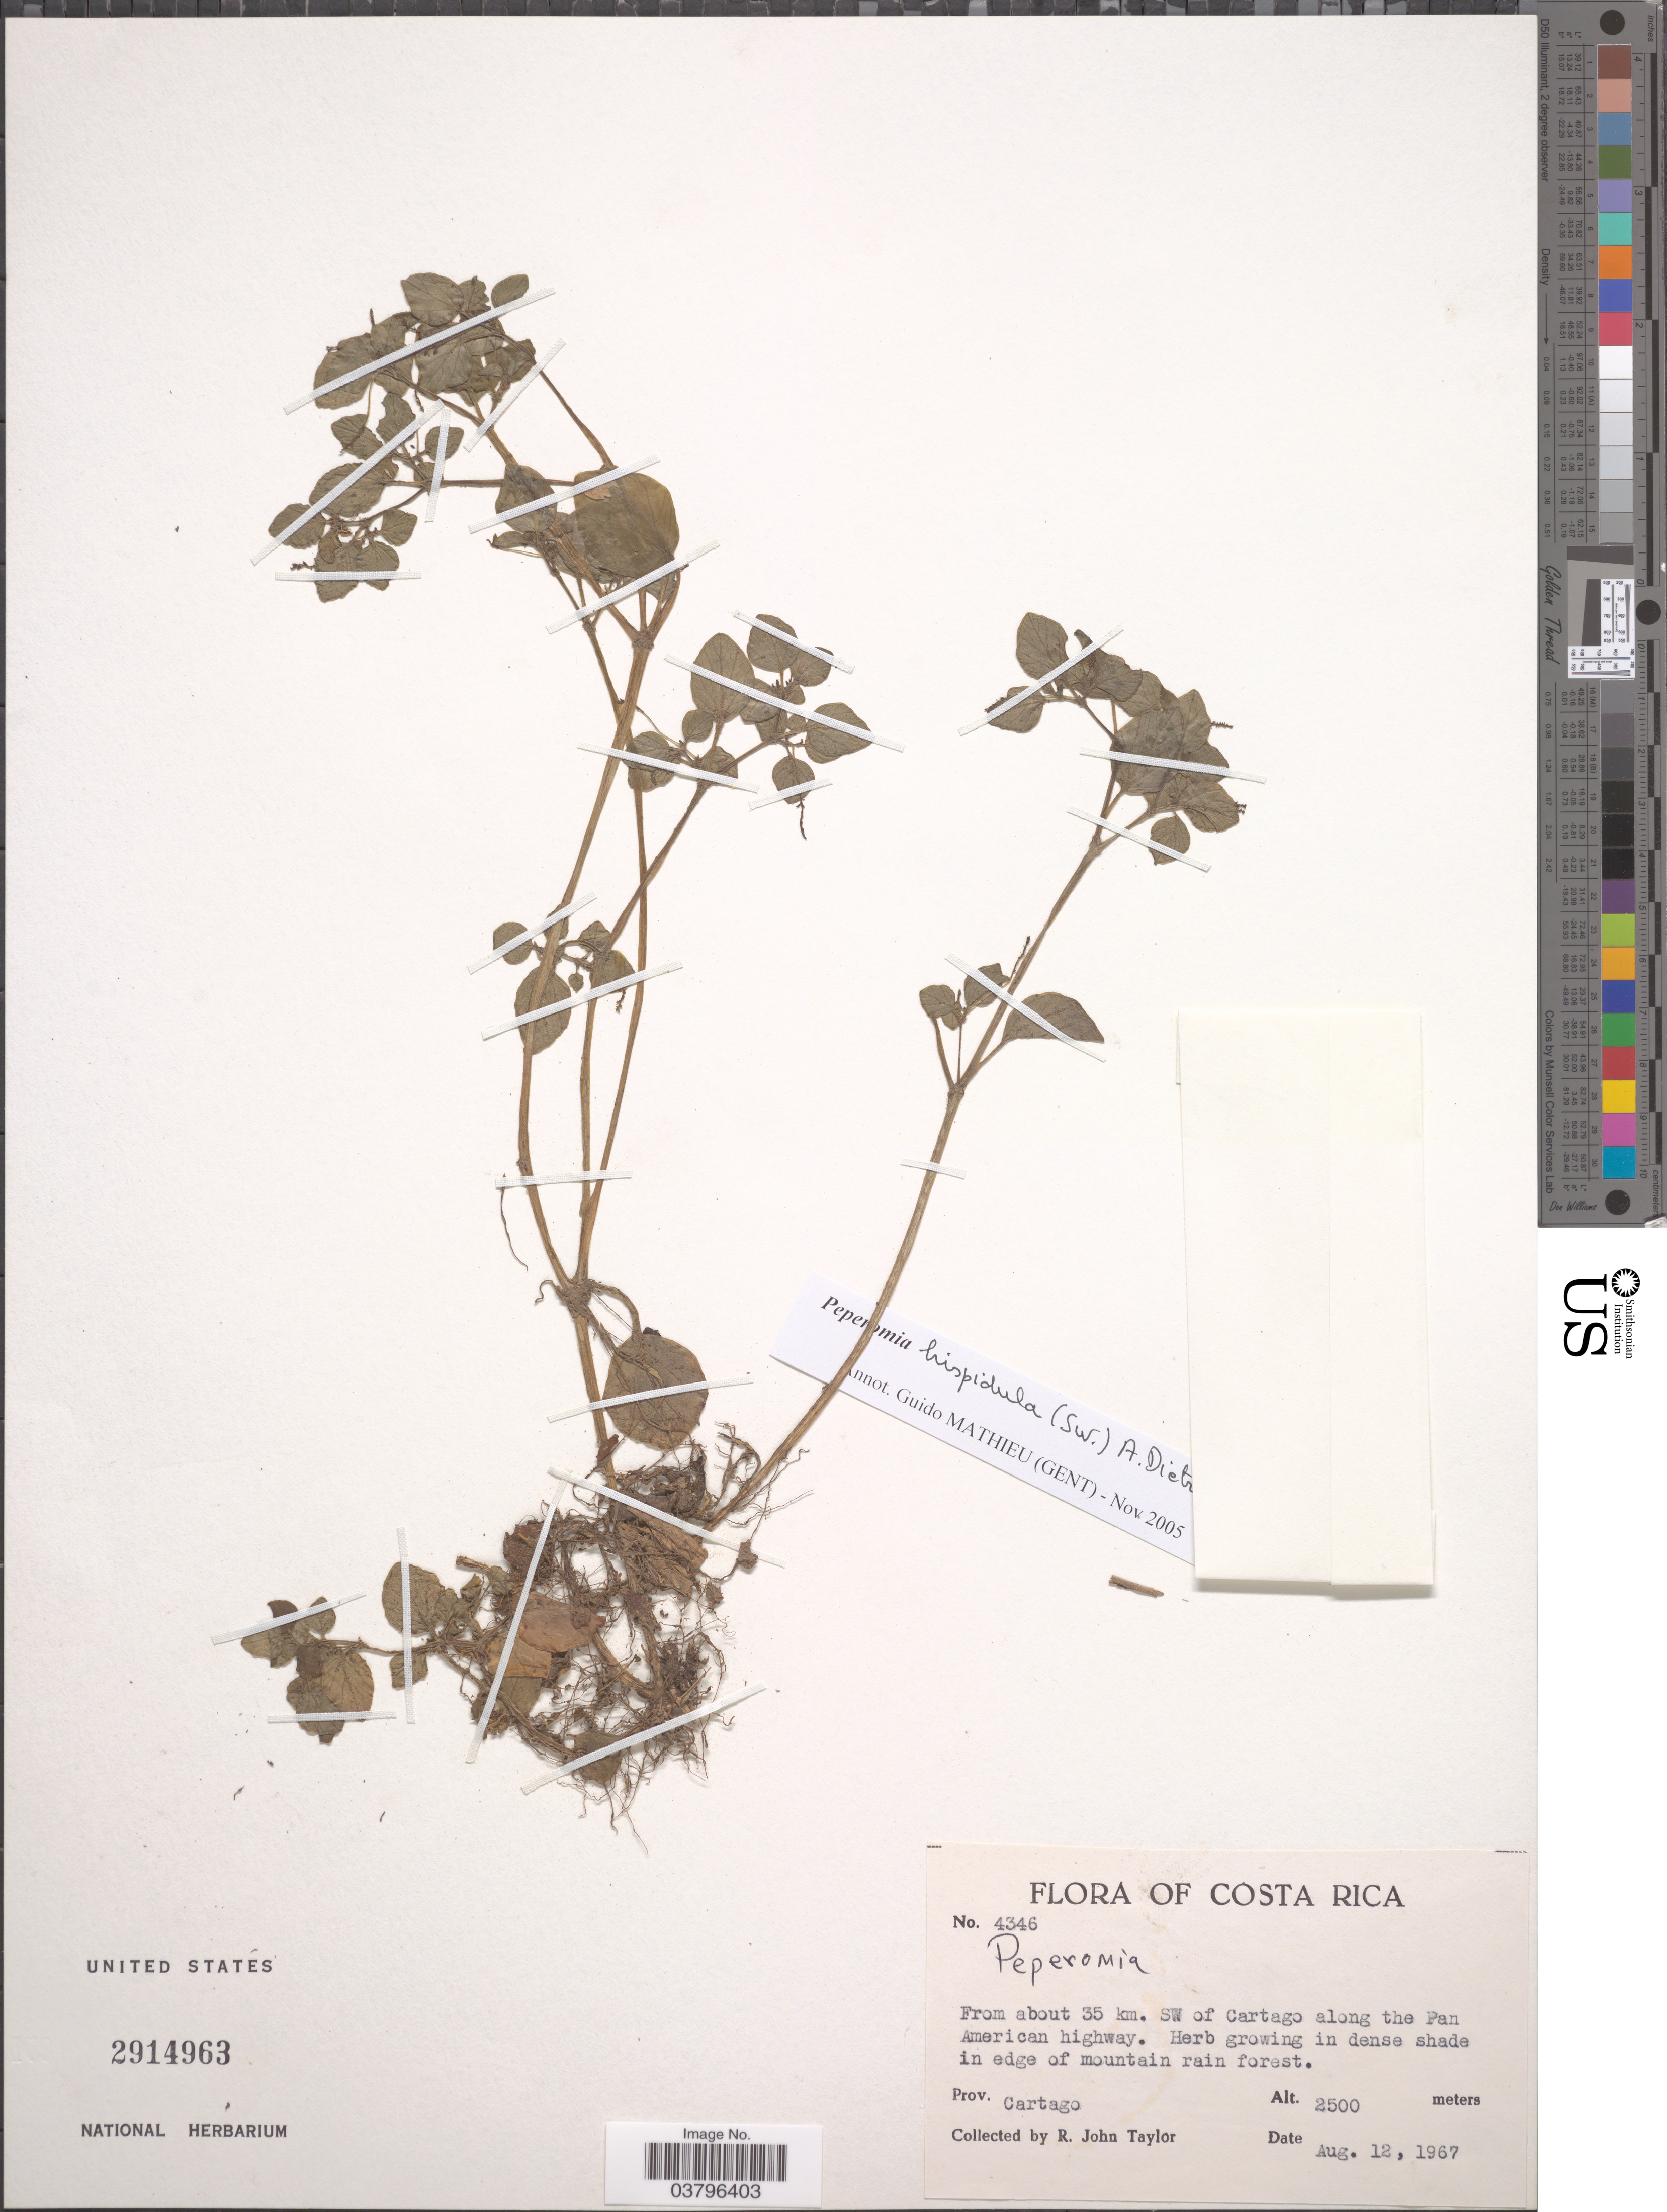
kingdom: Plantae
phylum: Tracheophyta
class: Magnoliopsida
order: Piperales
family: Piperaceae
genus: Peperomia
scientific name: Peperomia hispidula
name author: (Sw.) A. Dietr.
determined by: Jiménez, José Estaban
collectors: R. J. Taylor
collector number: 4346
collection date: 1967-08-12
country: Costa Rica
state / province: Cartago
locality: From about 35 km. SW of Cartago along the Pan American highway.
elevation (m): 2500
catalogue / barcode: US 2914963